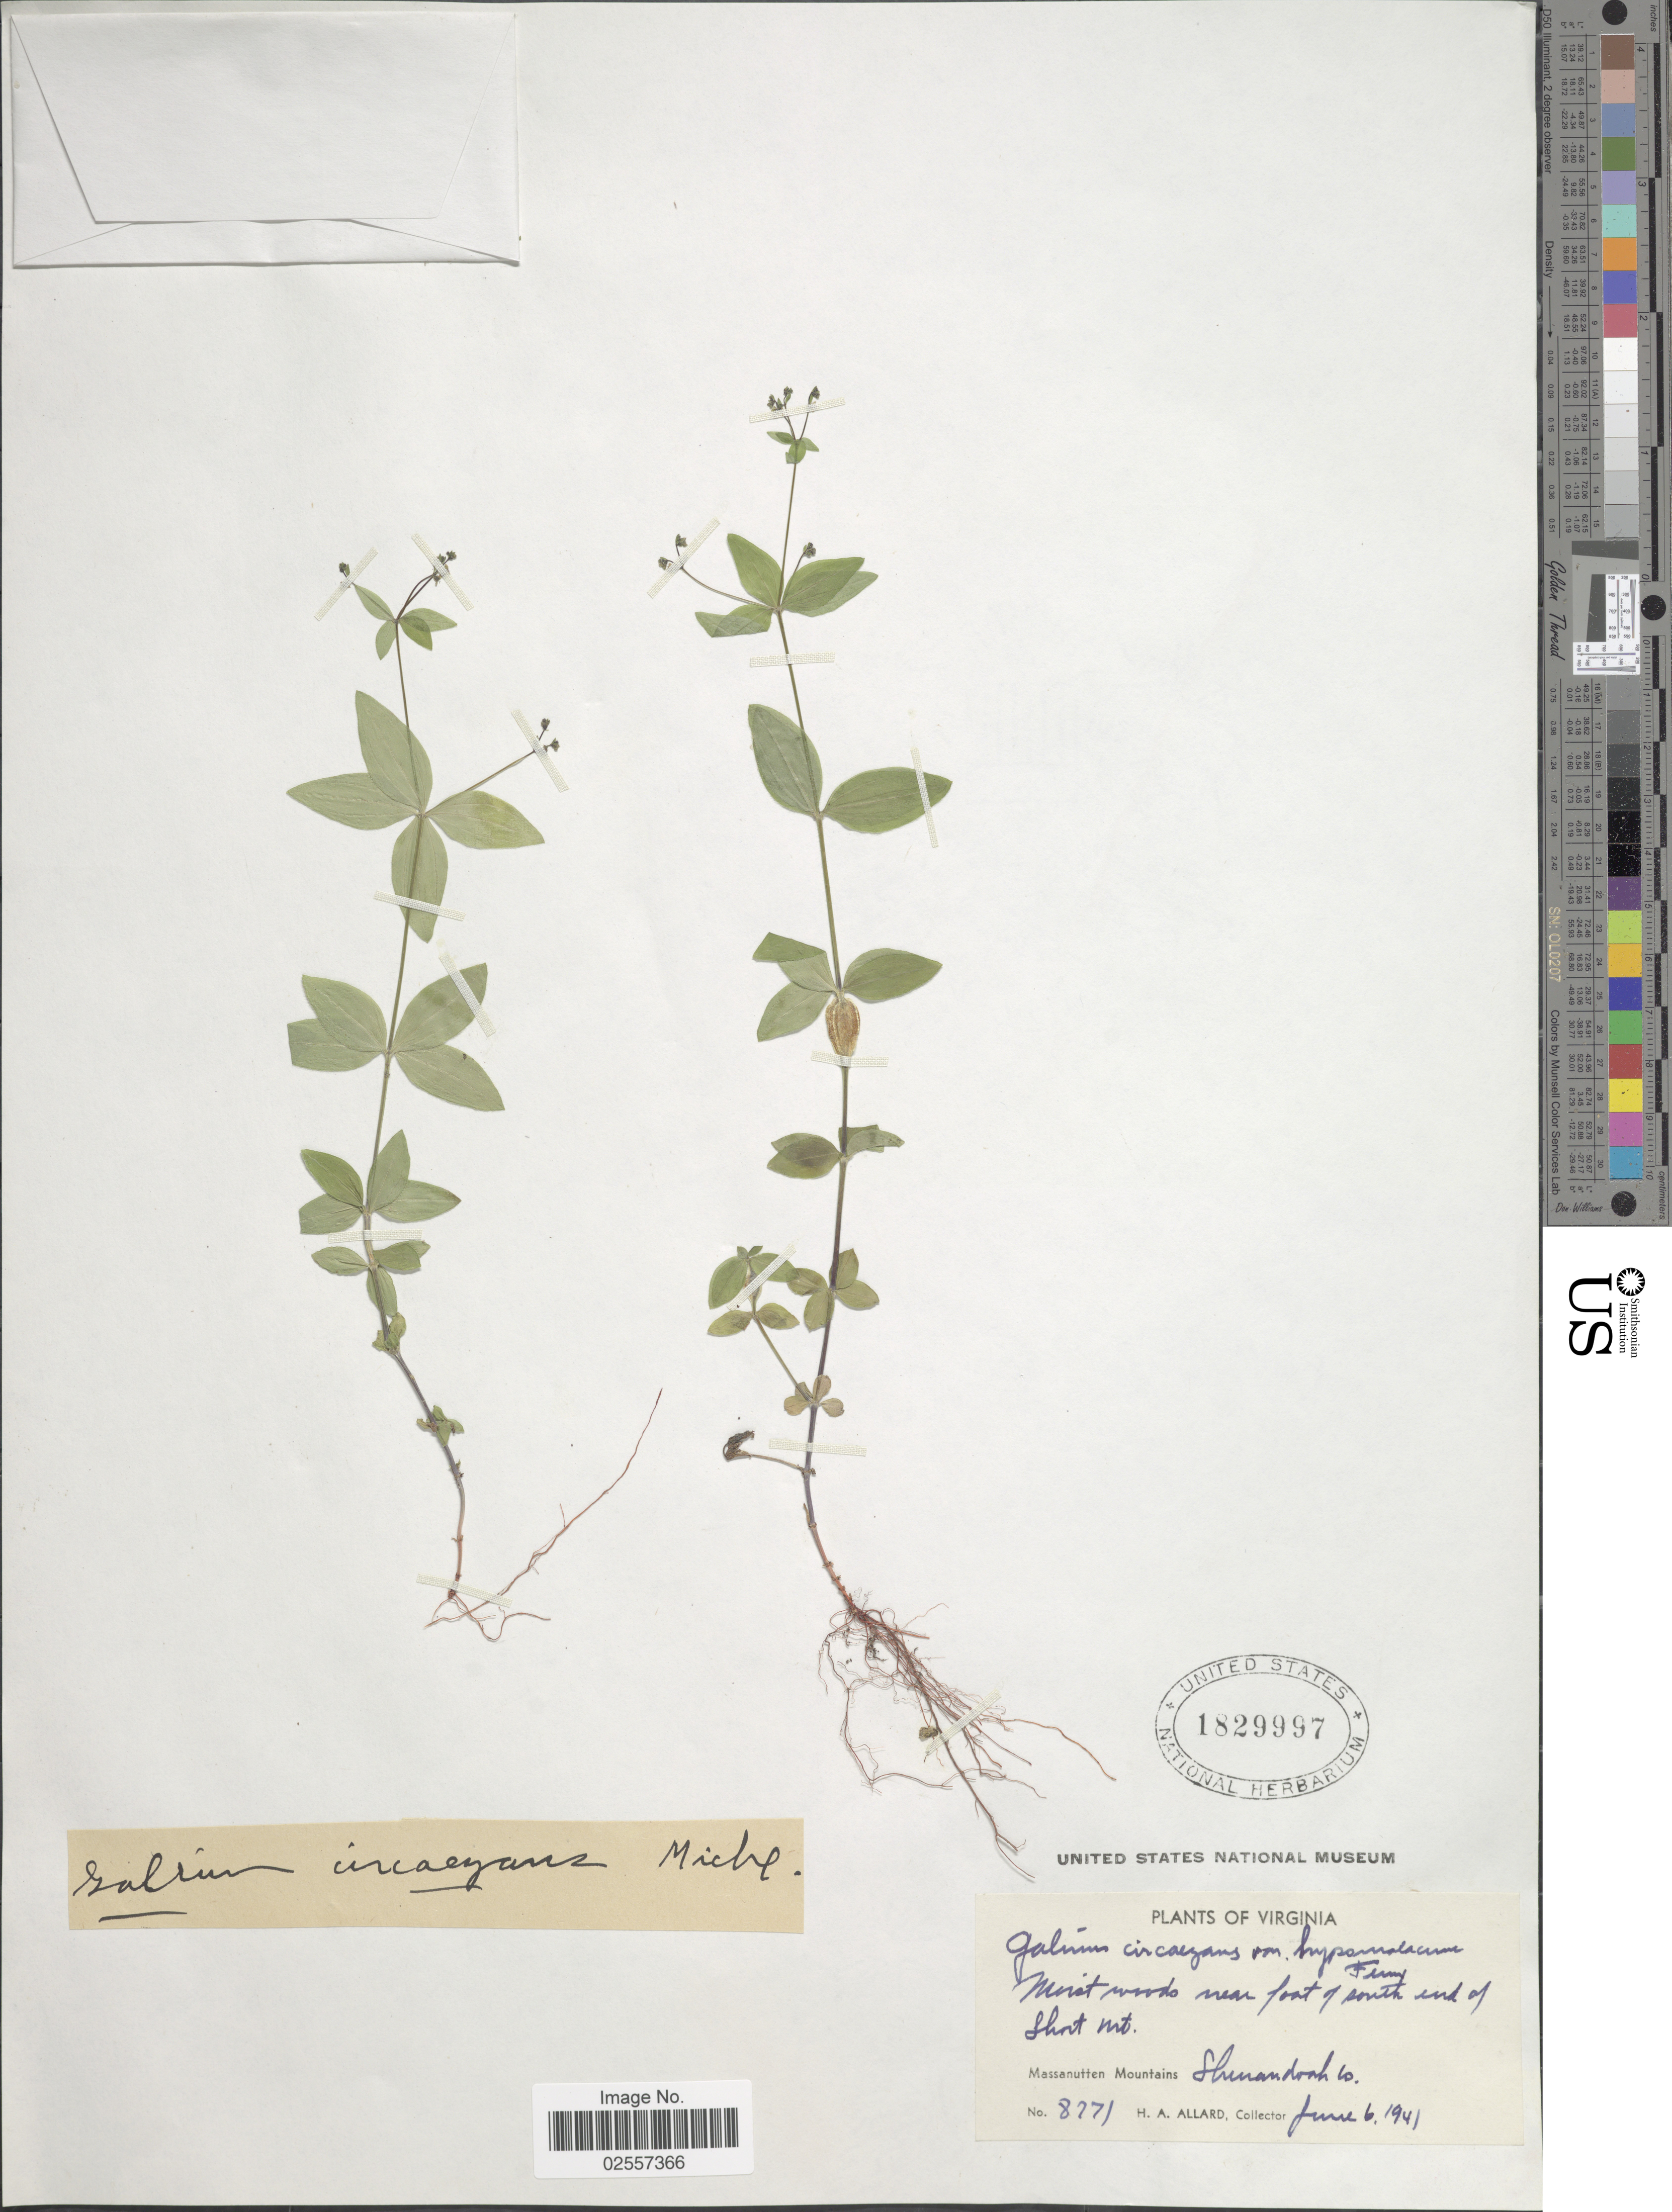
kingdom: Plantae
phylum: Tracheophyta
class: Magnoliopsida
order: Gentianales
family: Rubiaceae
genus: Galium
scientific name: Galium circaezans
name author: Michx.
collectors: H. A. Allard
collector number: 8771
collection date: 1941-06-06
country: United States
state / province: Virginia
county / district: Shenandoah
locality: Near foot of south end of Short Mt. Massanutten Mountains. Shenandoah Co.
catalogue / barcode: US 1829997